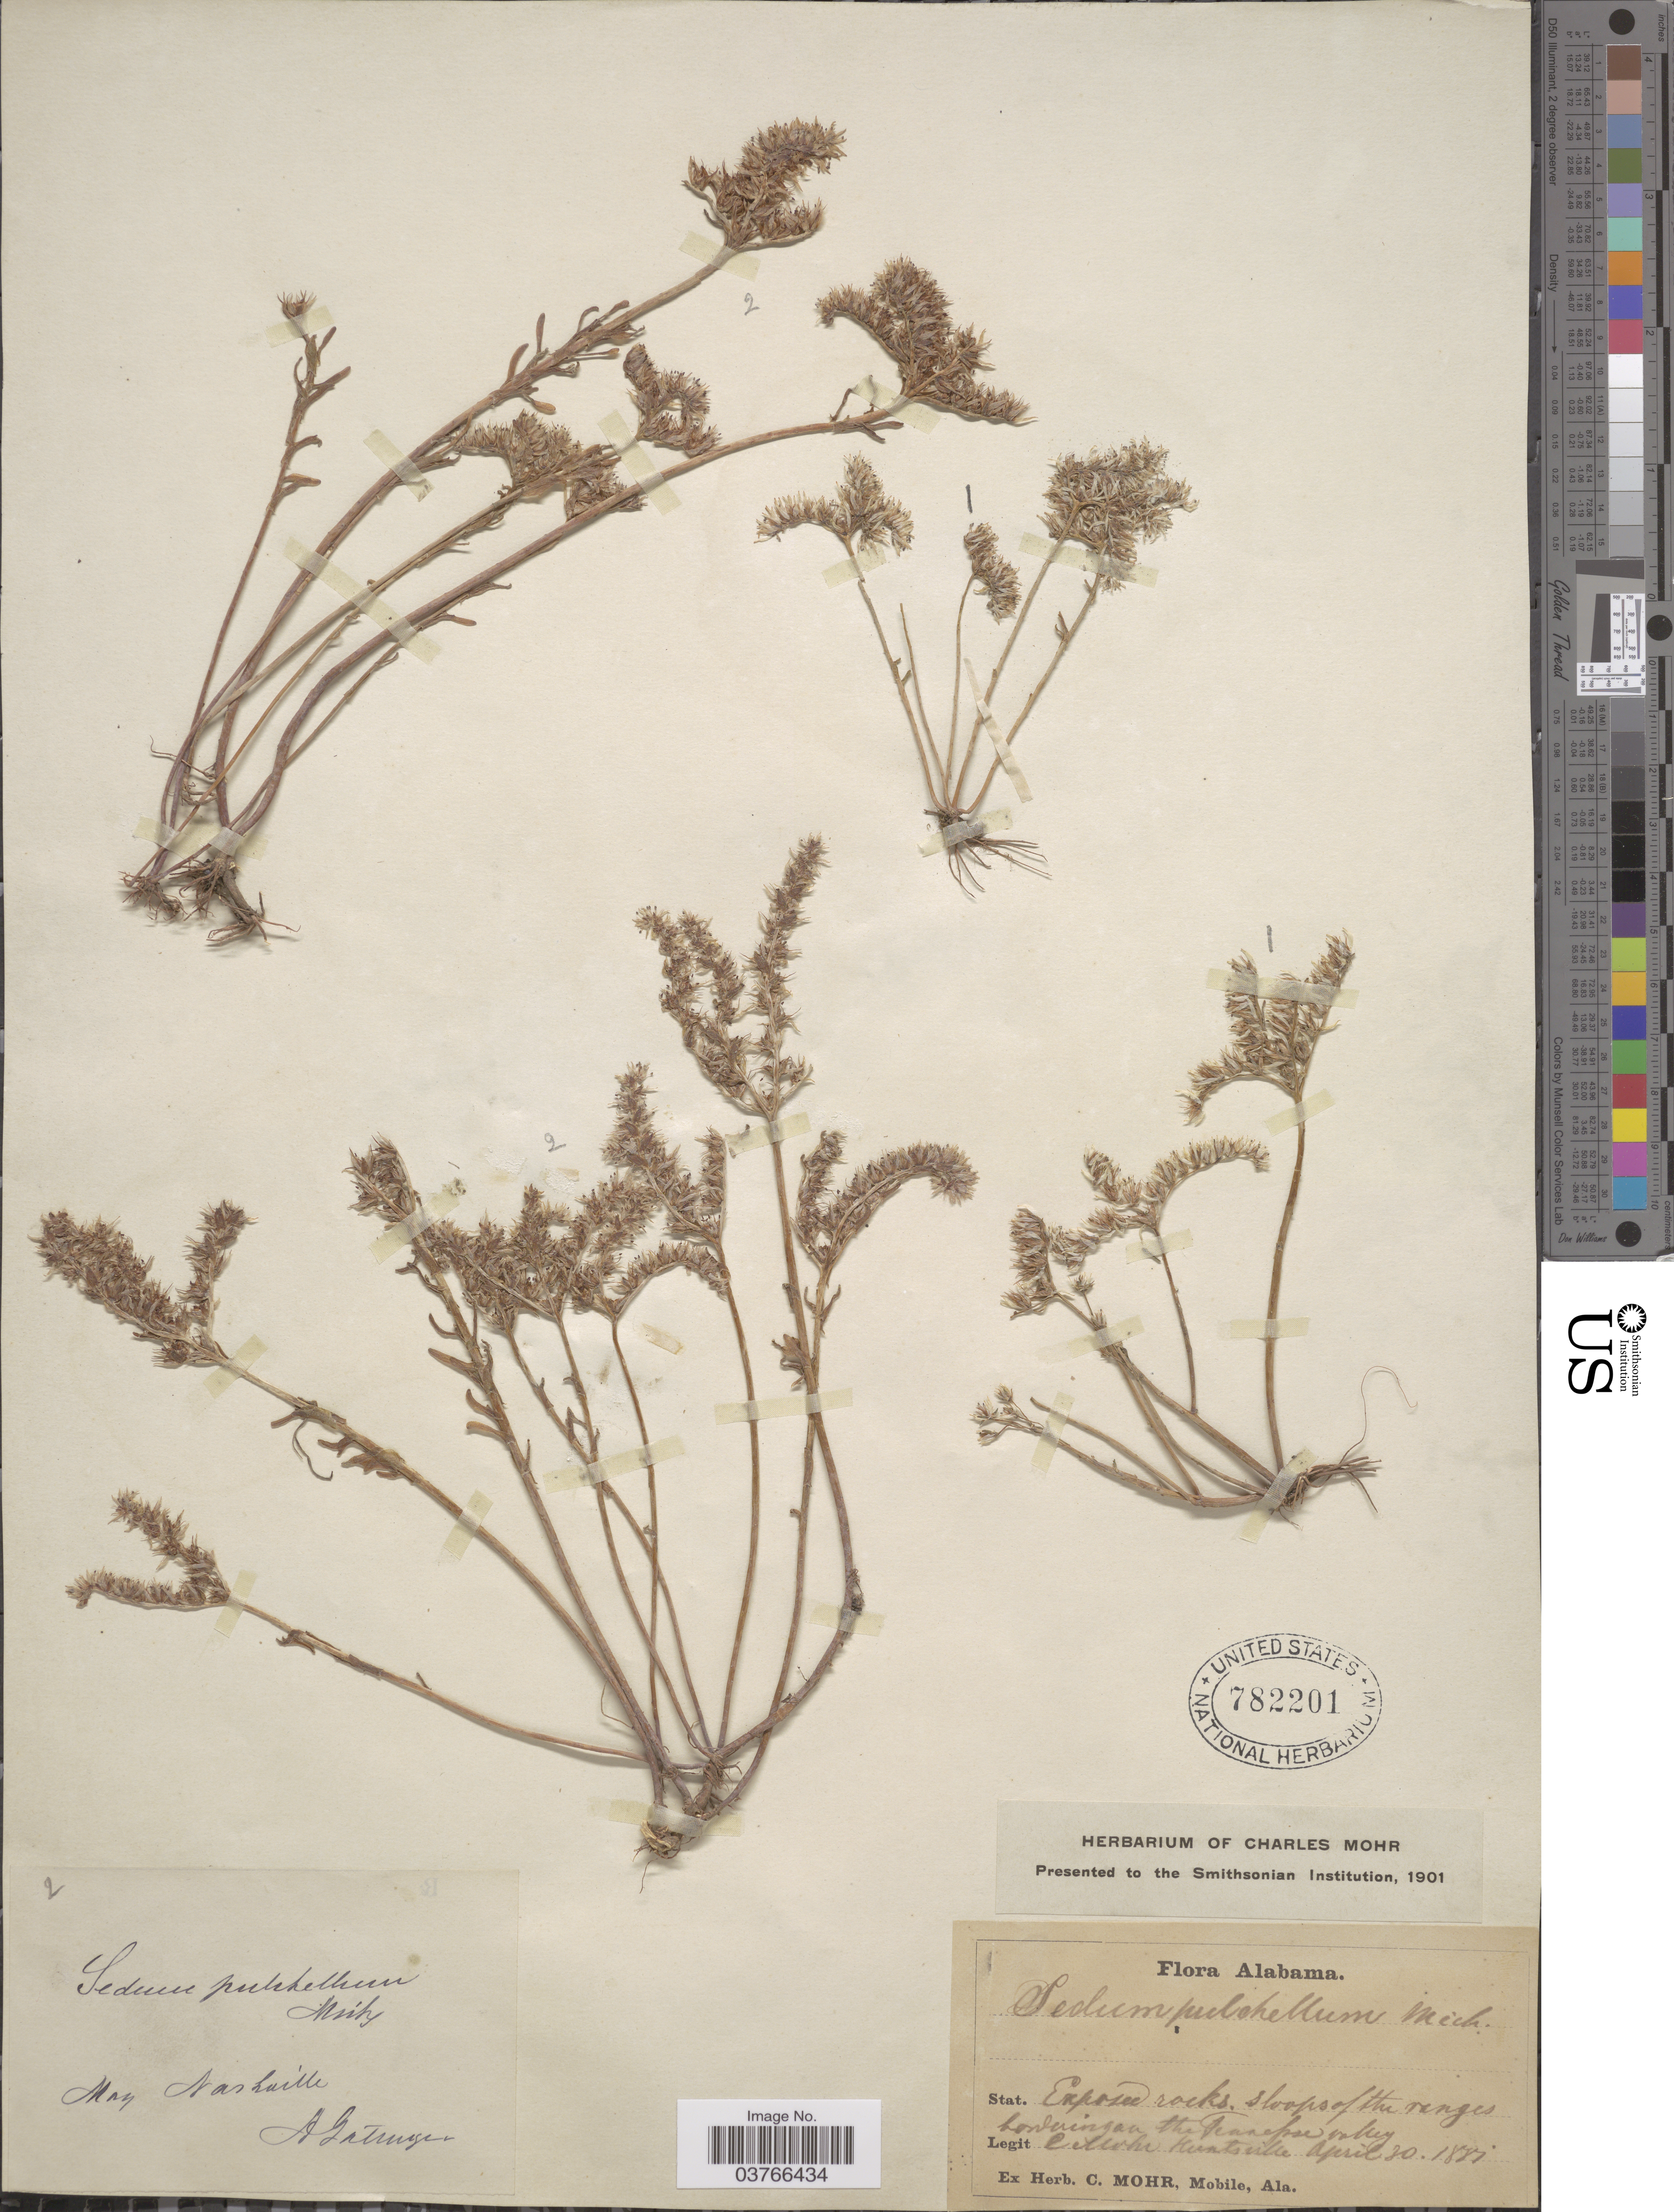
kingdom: Plantae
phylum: Tracheophyta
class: Magnoliopsida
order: Saxifragales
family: Crassulaceae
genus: Sedum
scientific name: Sedum pulchellum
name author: Michx.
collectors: A. Gattinger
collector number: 2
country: United States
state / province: Tennessee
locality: Nashville.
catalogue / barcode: US 782201